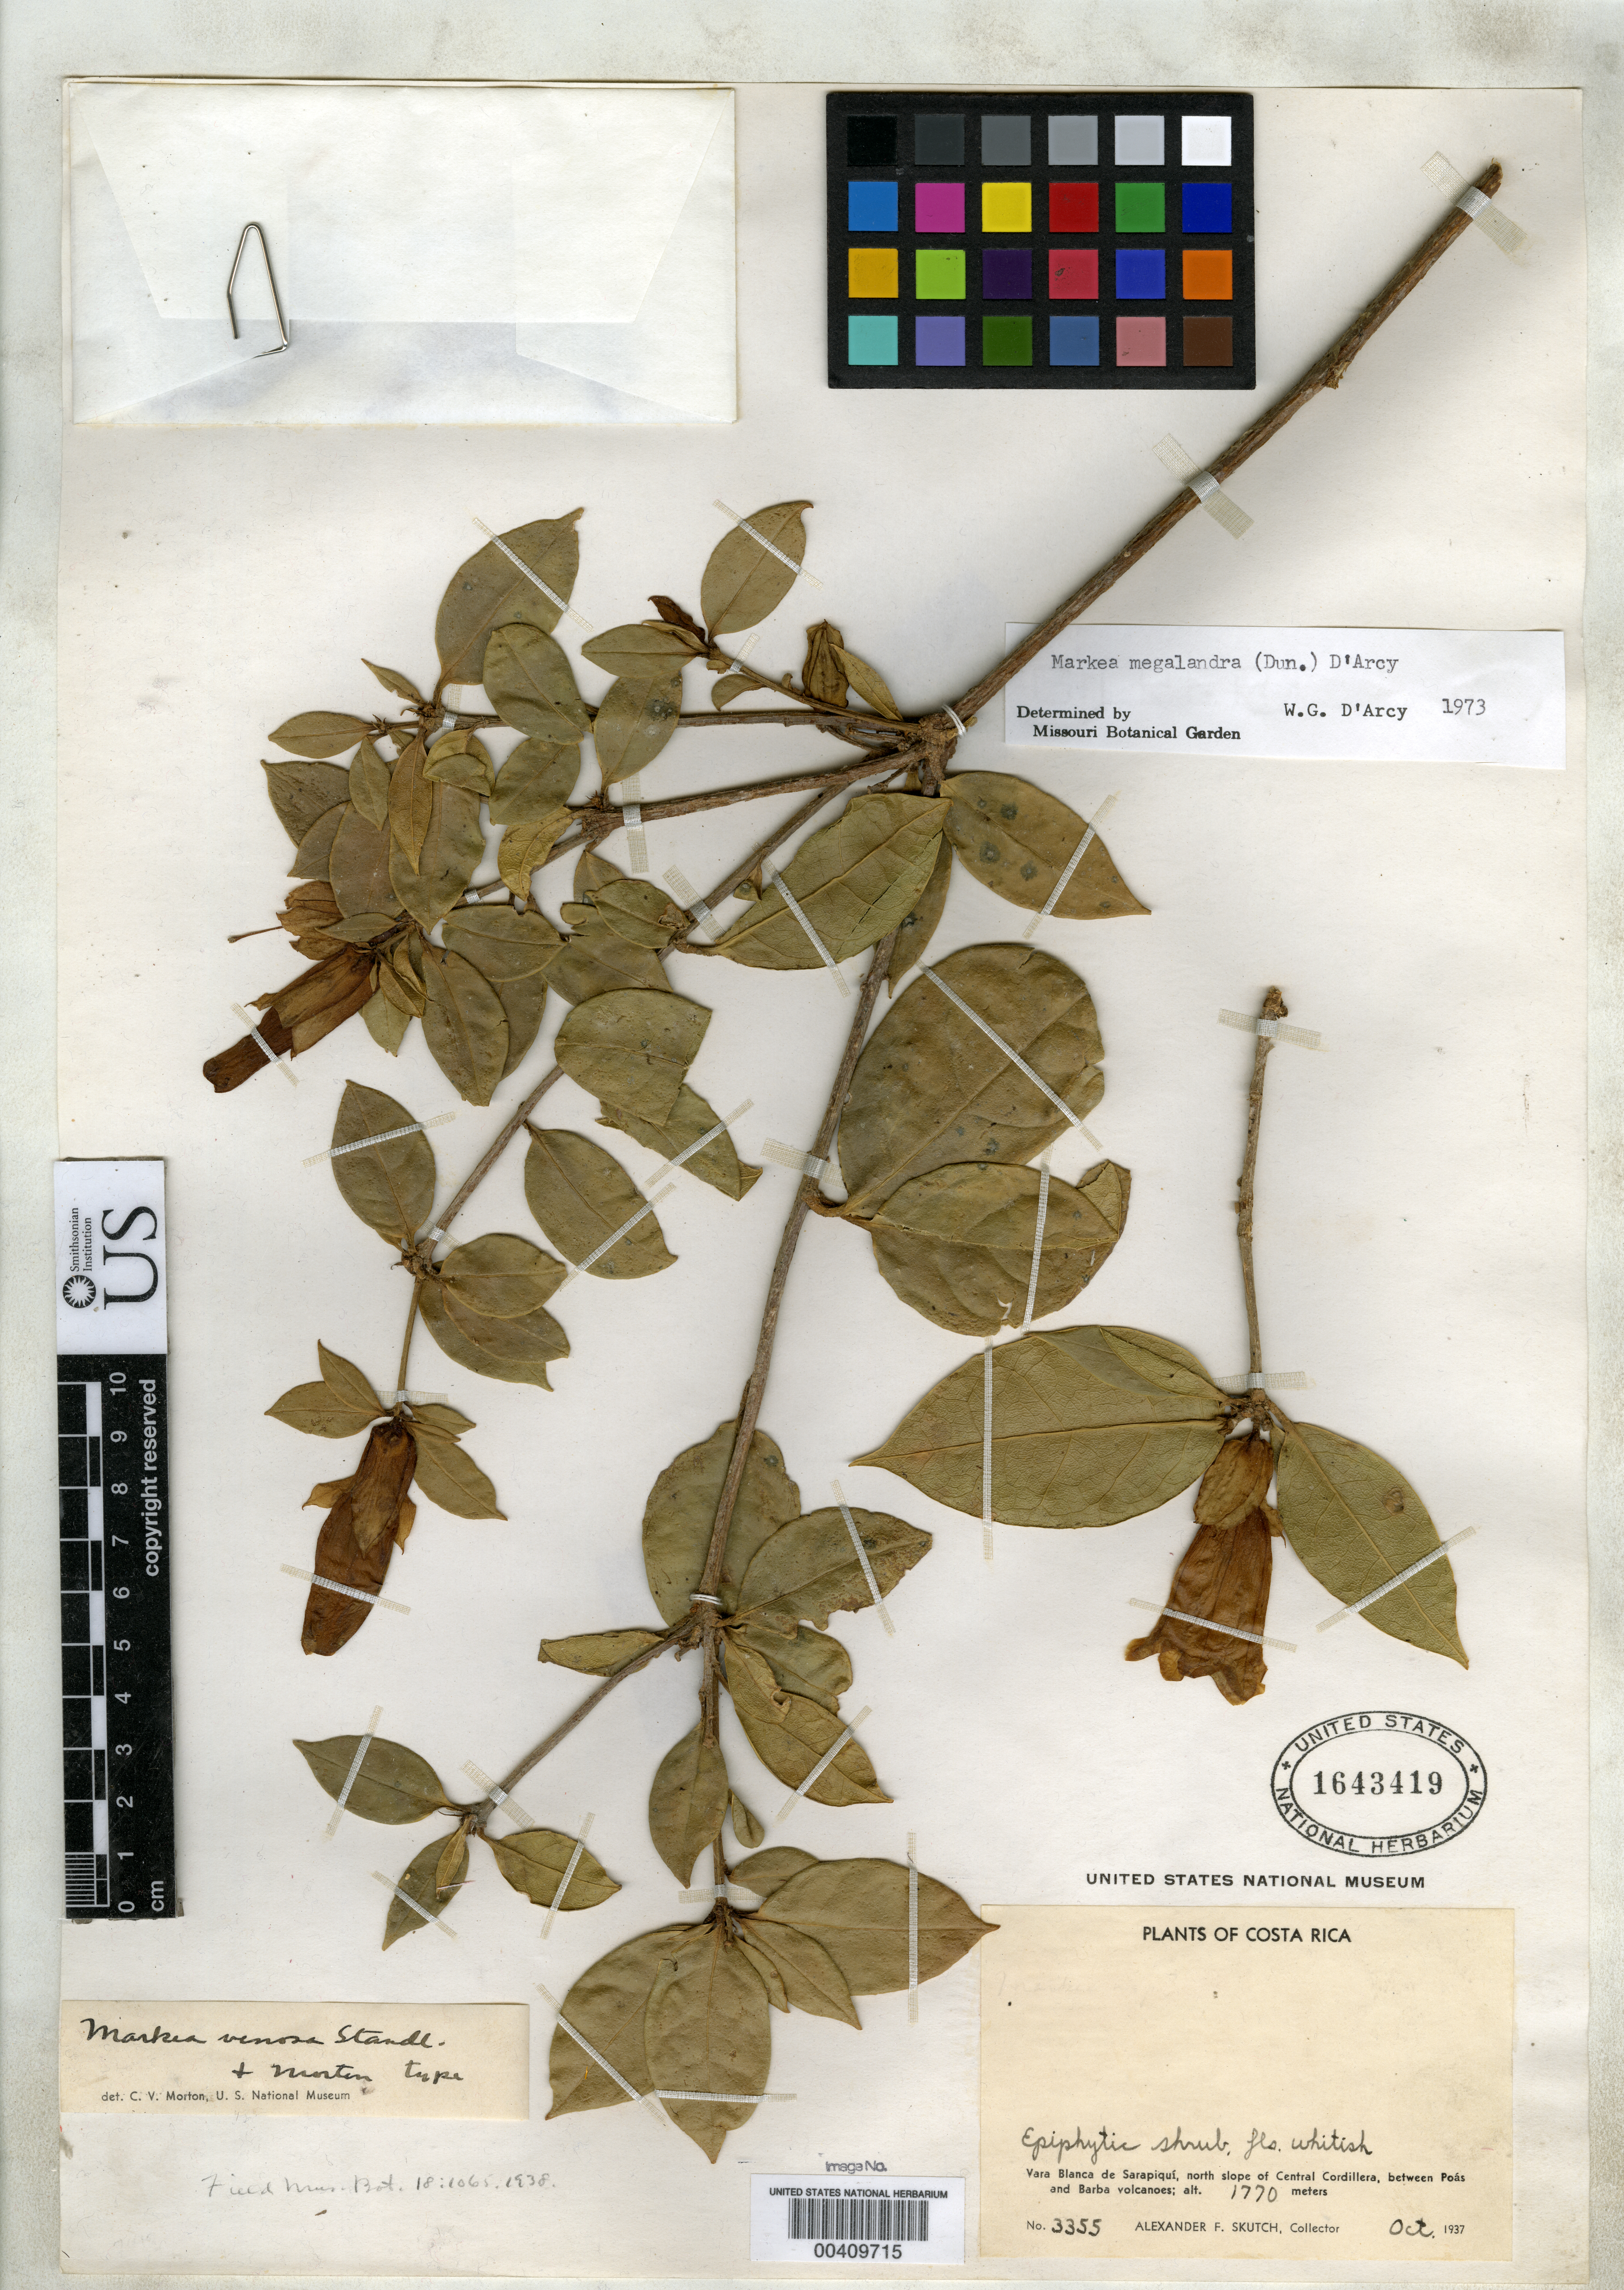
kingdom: Plantae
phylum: Tracheophyta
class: Magnoliopsida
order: Solanales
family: Solanaceae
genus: Markea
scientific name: Markea venosa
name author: Standl. & C.V. Morton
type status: Holotype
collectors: A. F. Skutch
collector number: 3355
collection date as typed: Oct 1937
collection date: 1937-10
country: Costa Rica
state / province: Alajuela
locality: Vara Blanca de Sarapiqui, N slope of central cordillera, between Poas & Barba volcanoes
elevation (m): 1770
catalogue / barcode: US 1643419